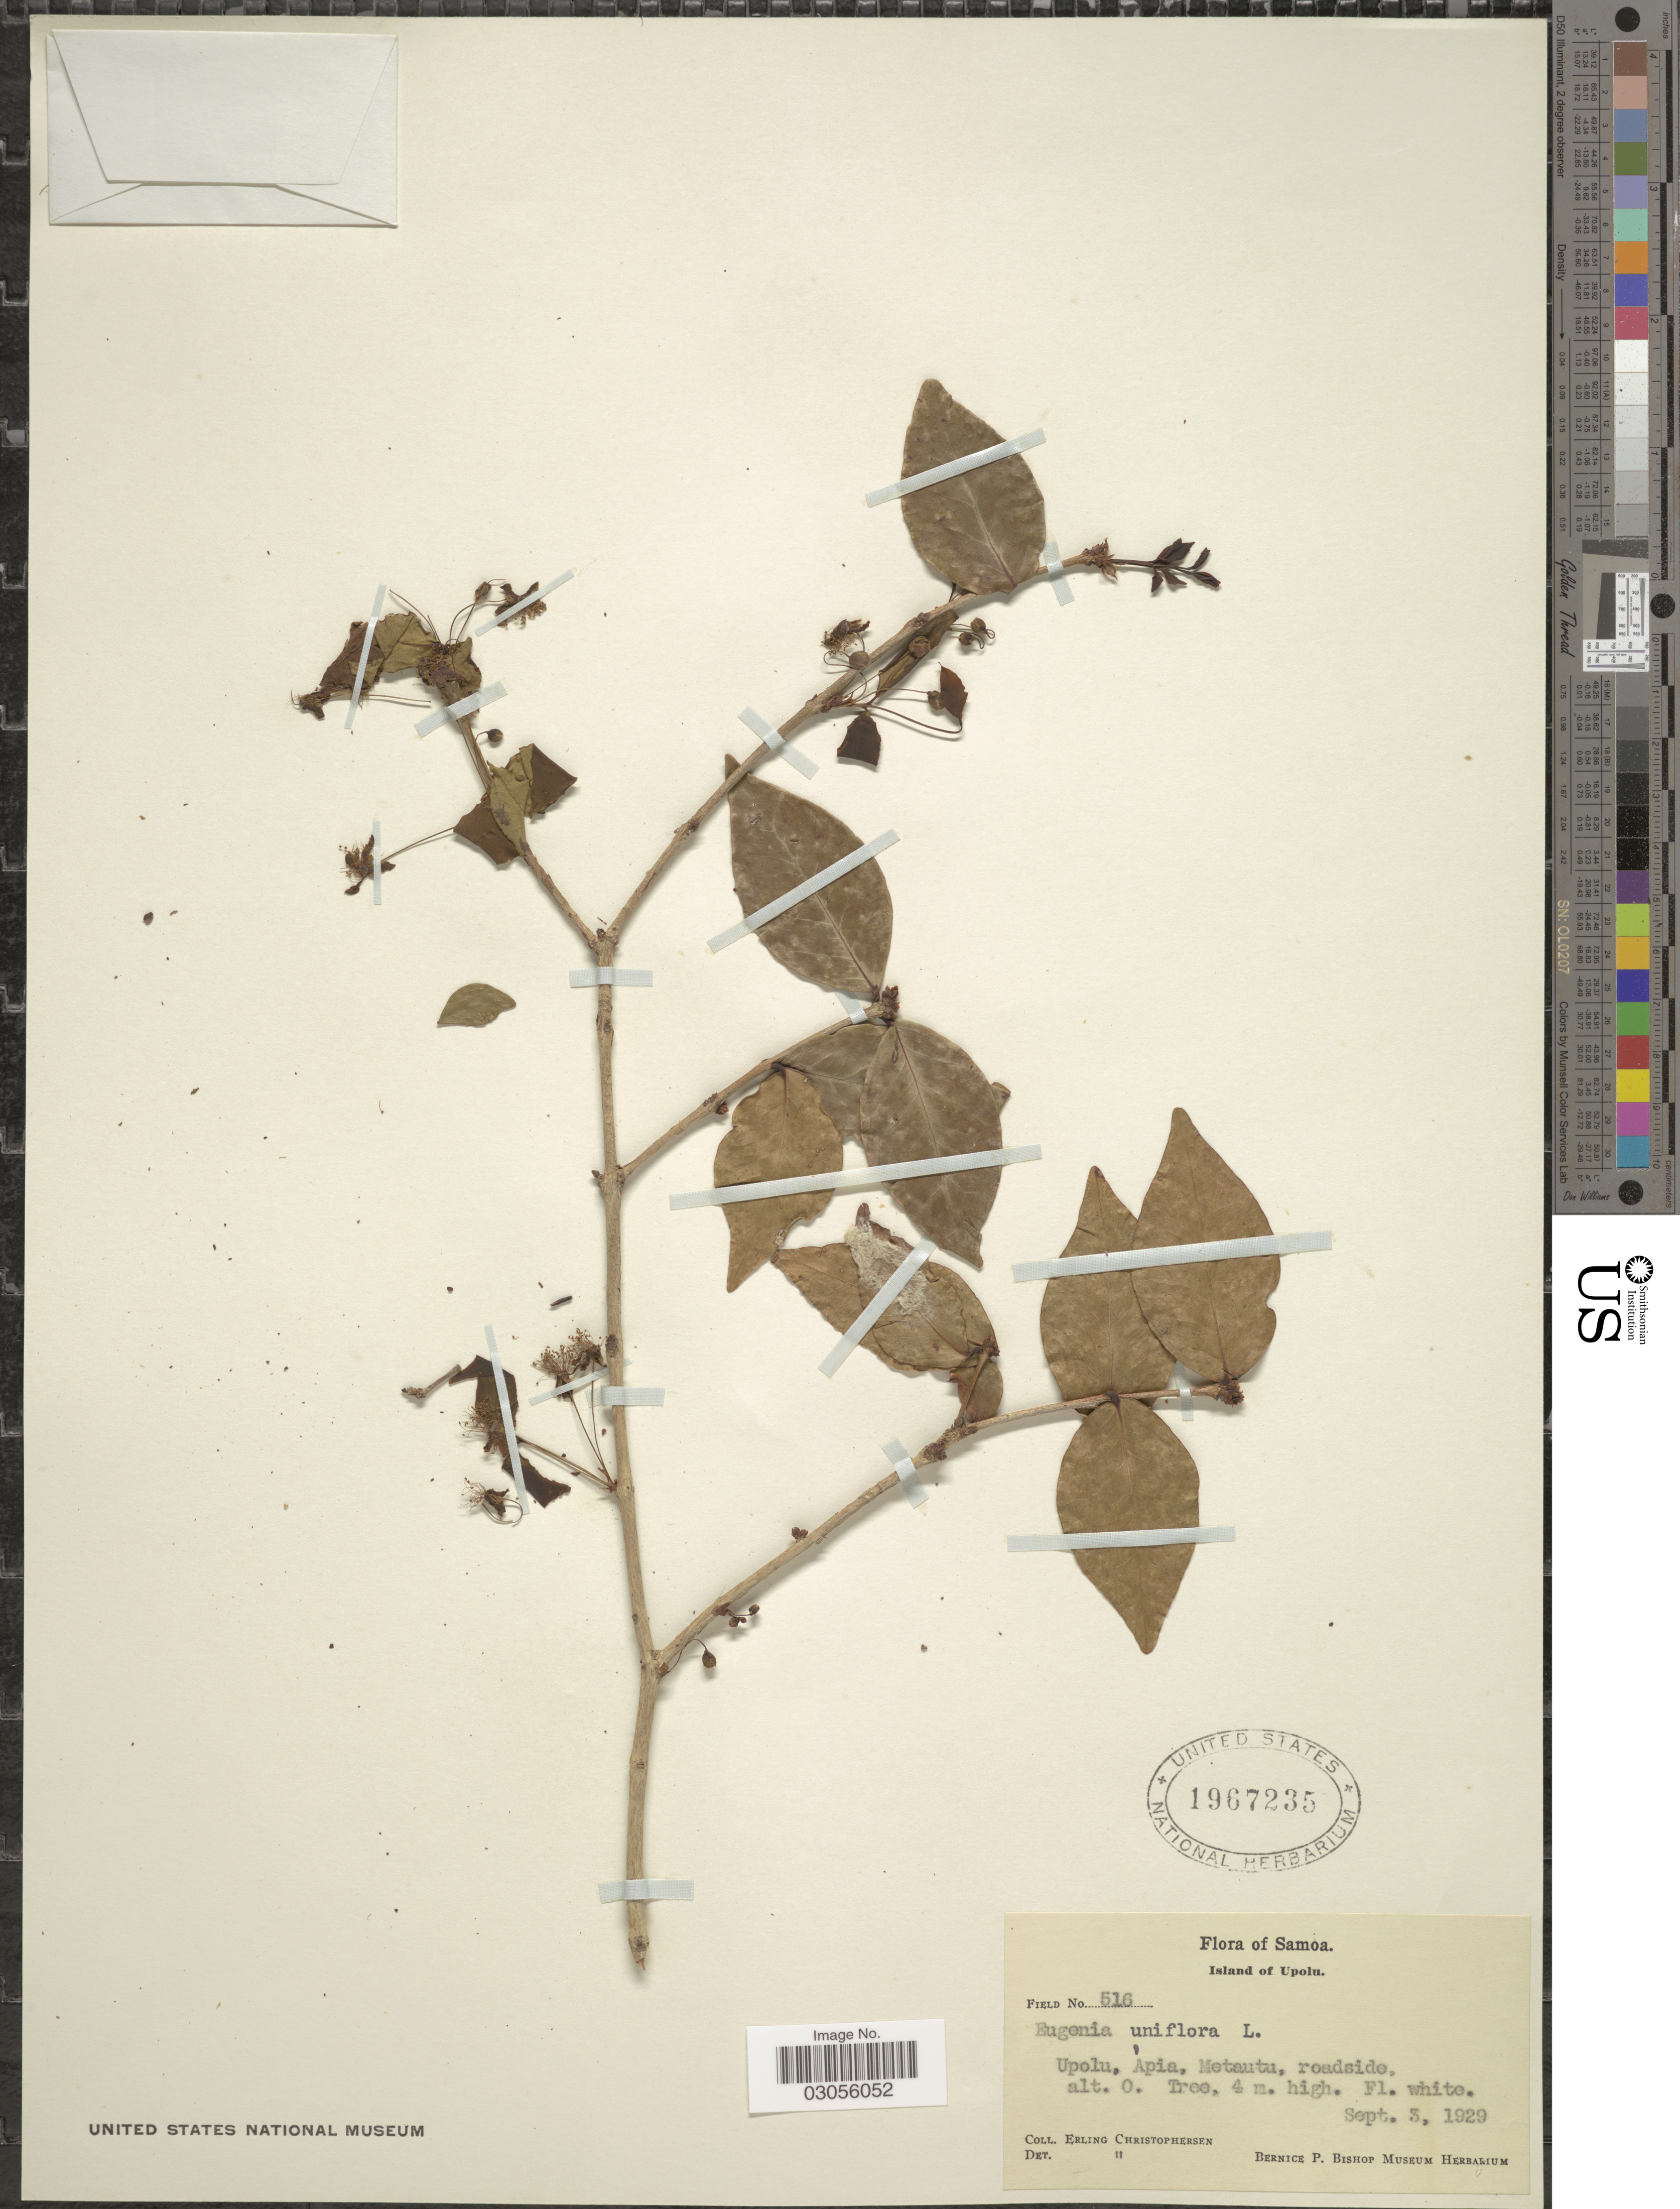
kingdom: Plantae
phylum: Tracheophyta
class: Magnoliopsida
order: Myrtales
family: Myrtaceae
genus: Eugenia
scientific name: Eugenia uniflora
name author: L.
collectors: E. Christophersen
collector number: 516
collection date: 1929-09-03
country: Samoa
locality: Samoa. Island of Upolu. Apia, Metautu, roadside.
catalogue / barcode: US 1967235